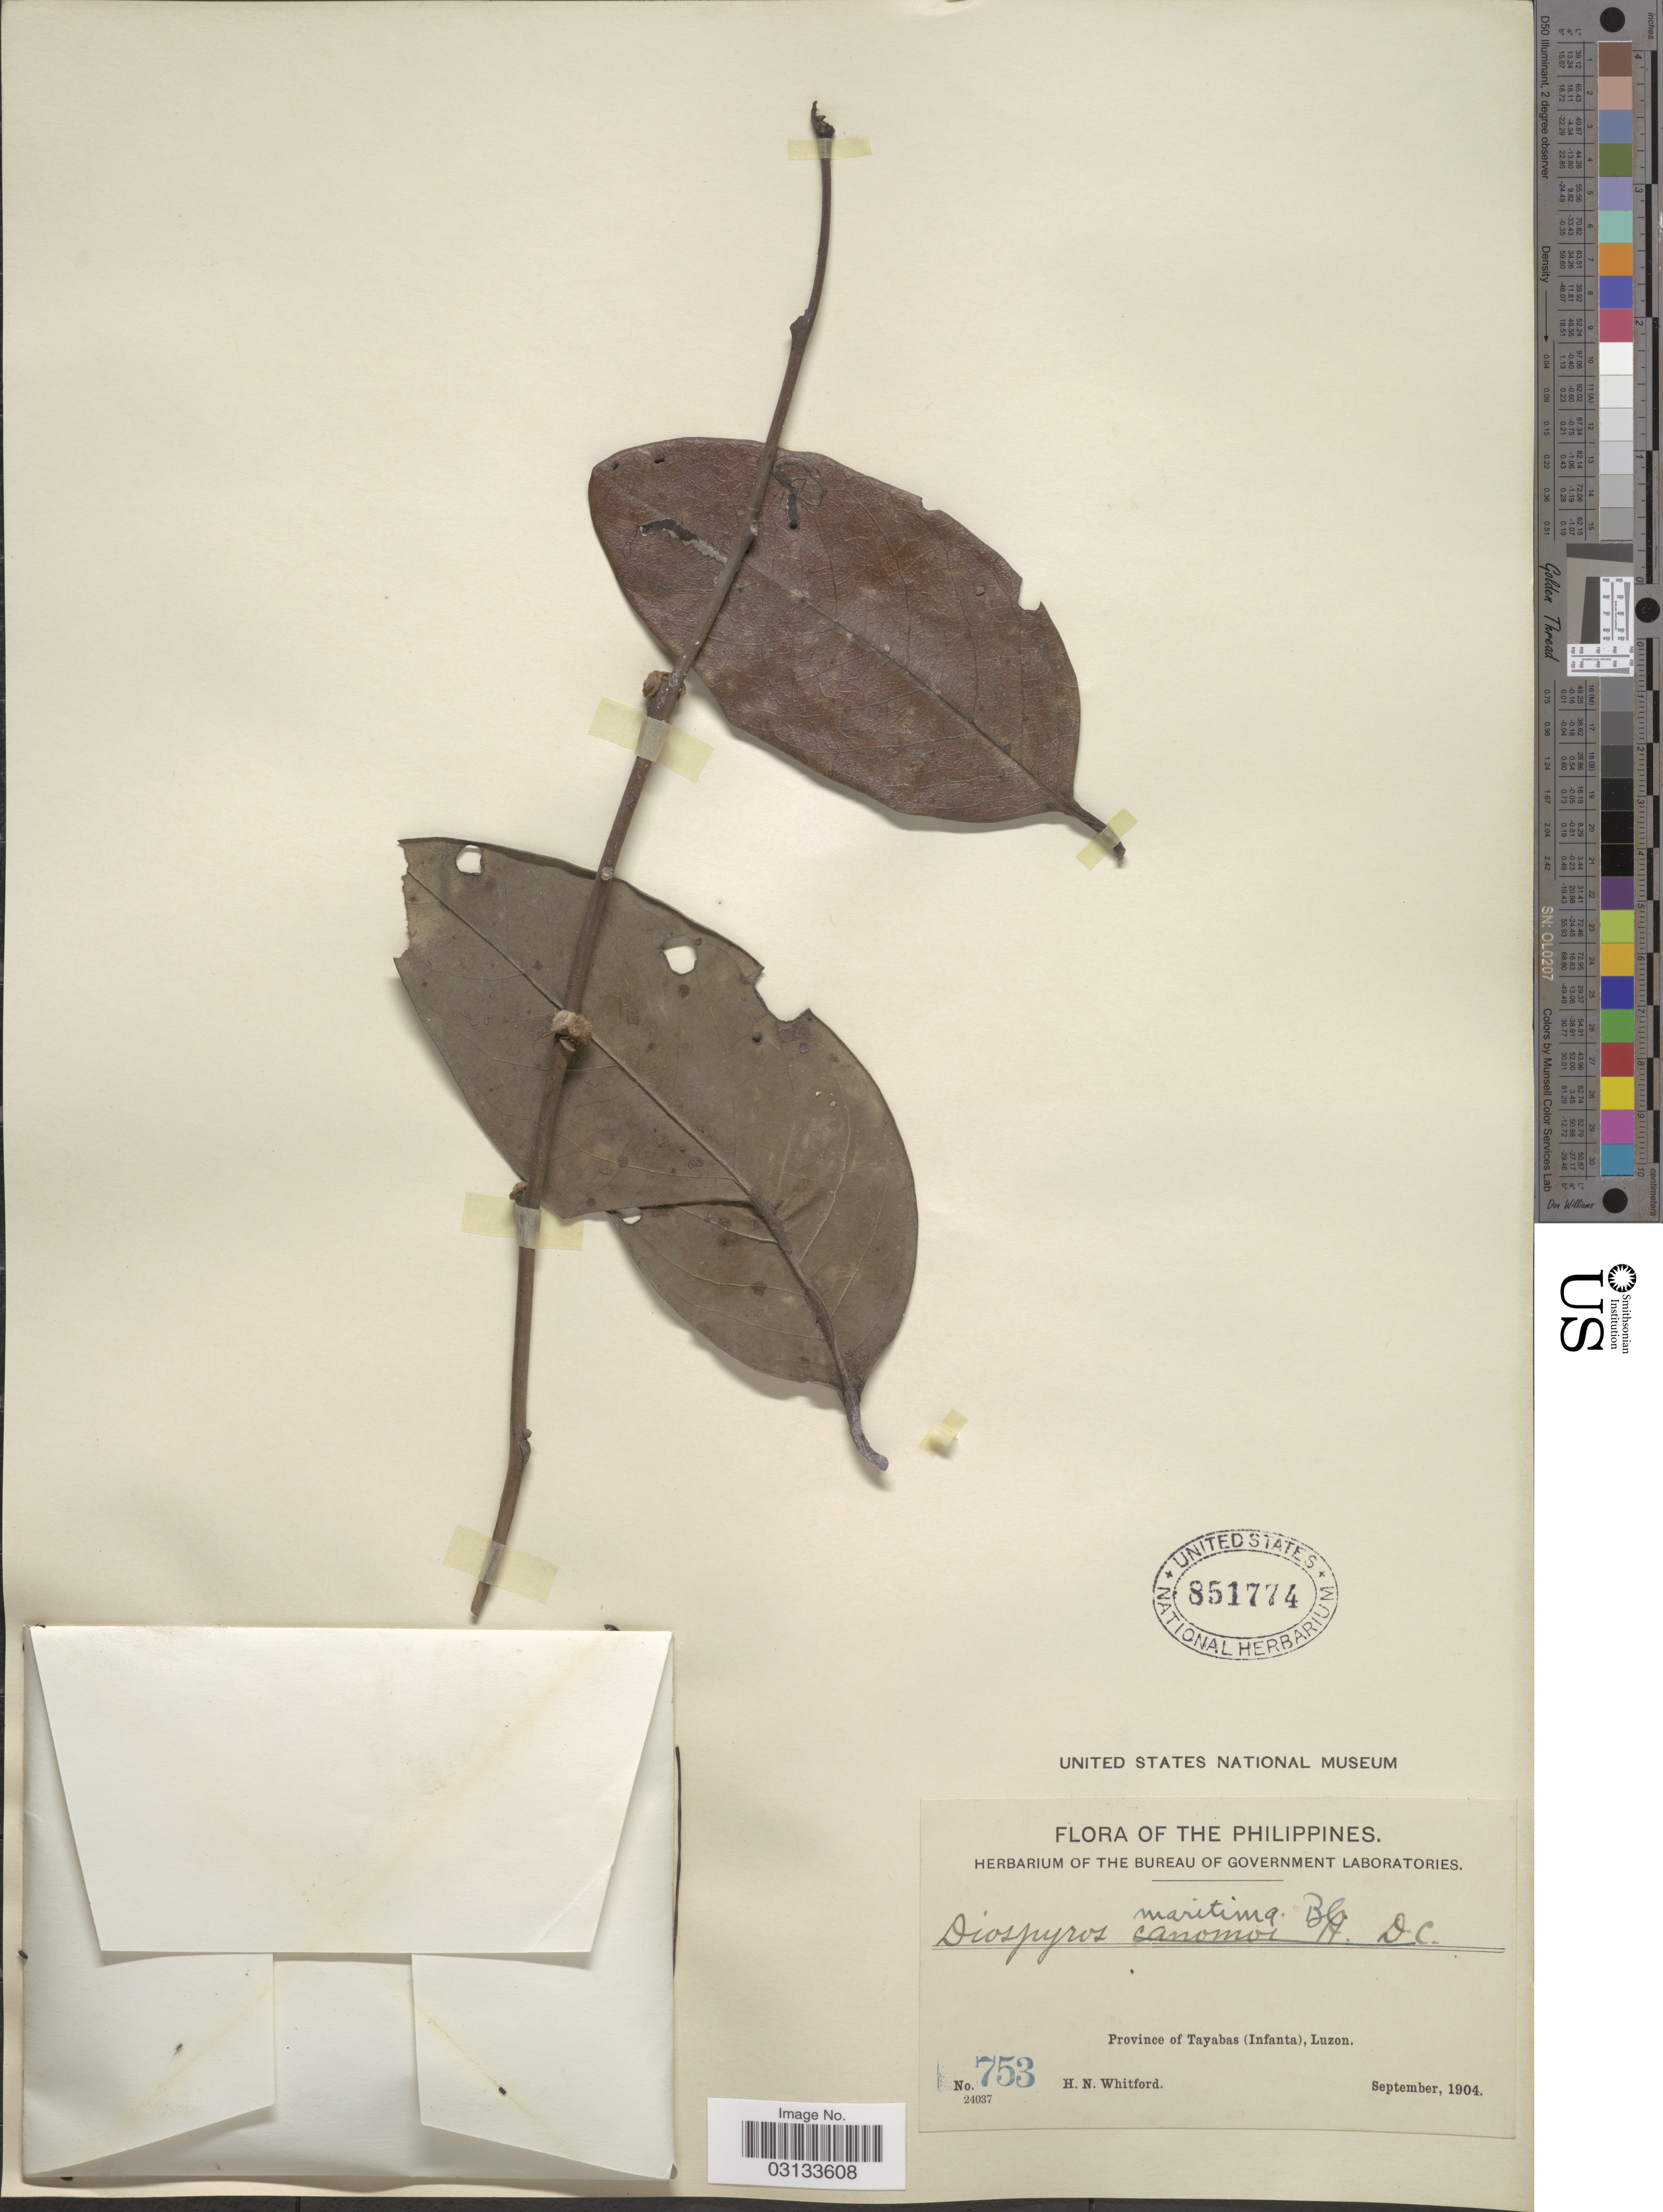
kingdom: Plantae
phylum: Tracheophyta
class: Magnoliopsida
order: Ericales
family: Ebenaceae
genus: Diospyros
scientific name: Diospyros maritima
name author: Blume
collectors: H. N. Whitford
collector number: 753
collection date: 1904-09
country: Philippines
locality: Province of Tayabas (Infanta), Luzon.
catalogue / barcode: US 851774